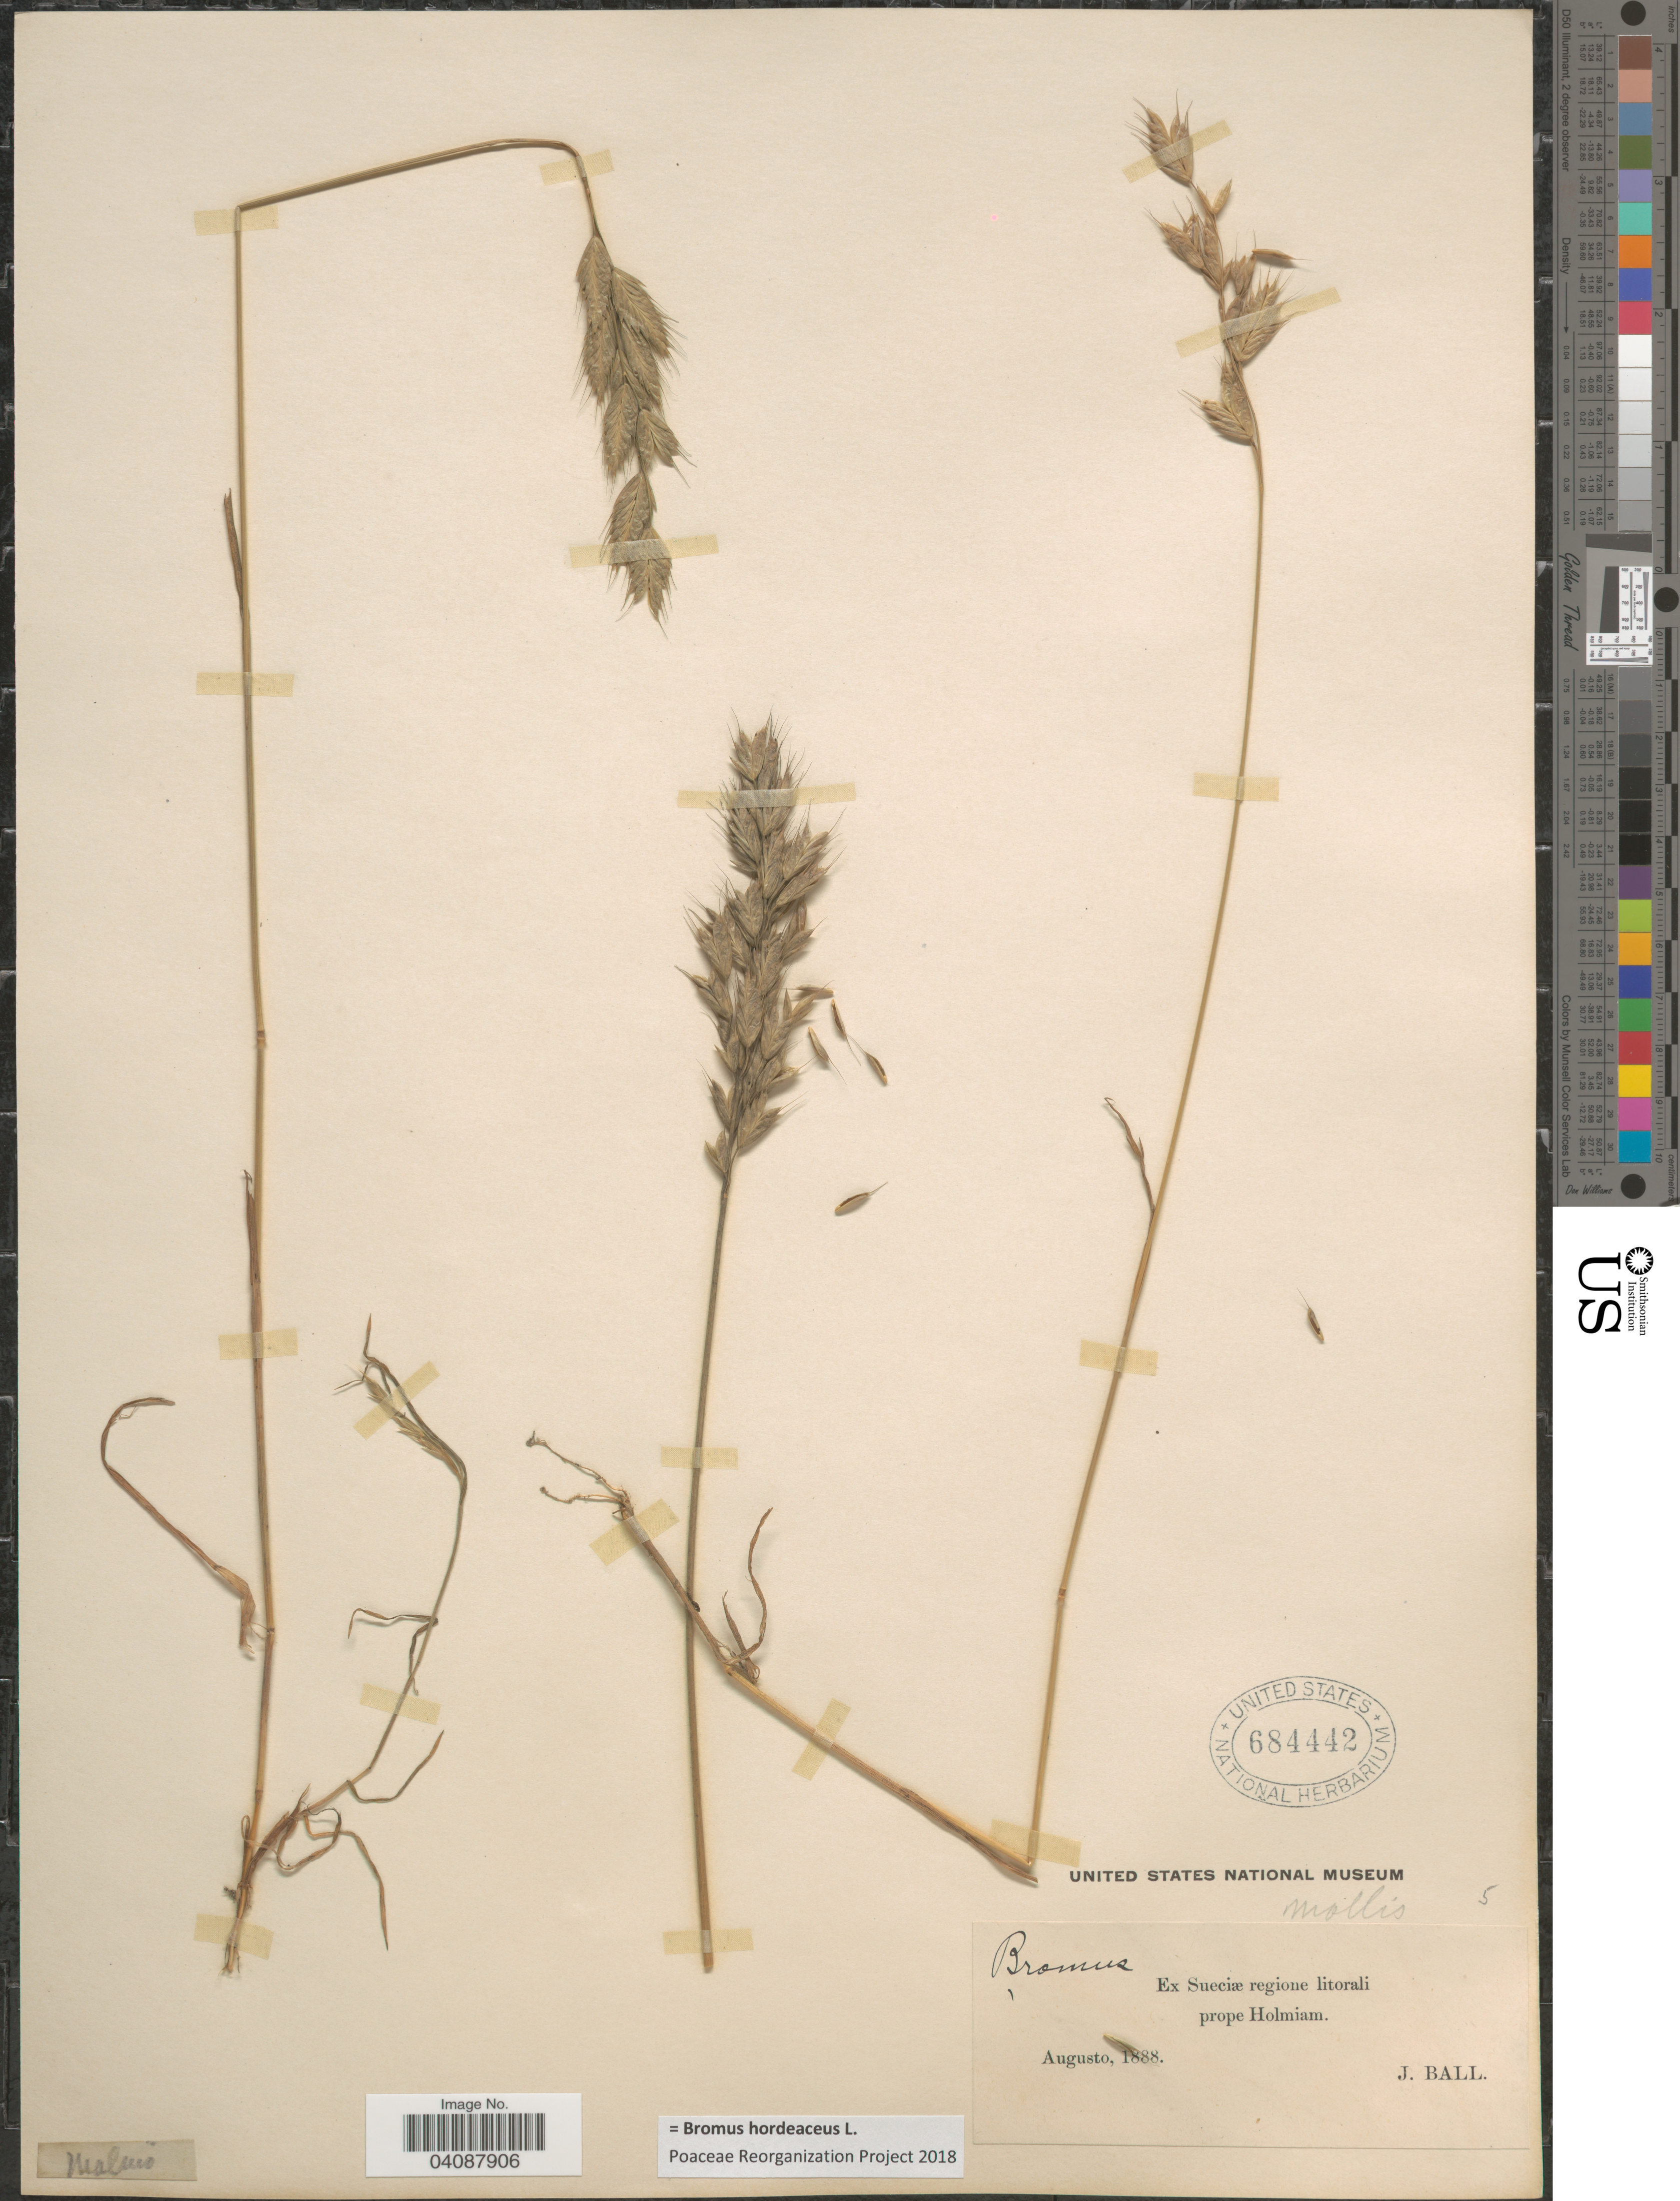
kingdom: Plantae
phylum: Tracheophyta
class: Liliopsida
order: Poales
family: Poaceae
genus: Bromus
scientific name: Bromus hordeaceus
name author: L.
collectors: J. Ball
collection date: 1888-08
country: Sweden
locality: Ex Sueciæ regione litorali prope Holmiam.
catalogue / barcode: US 684442